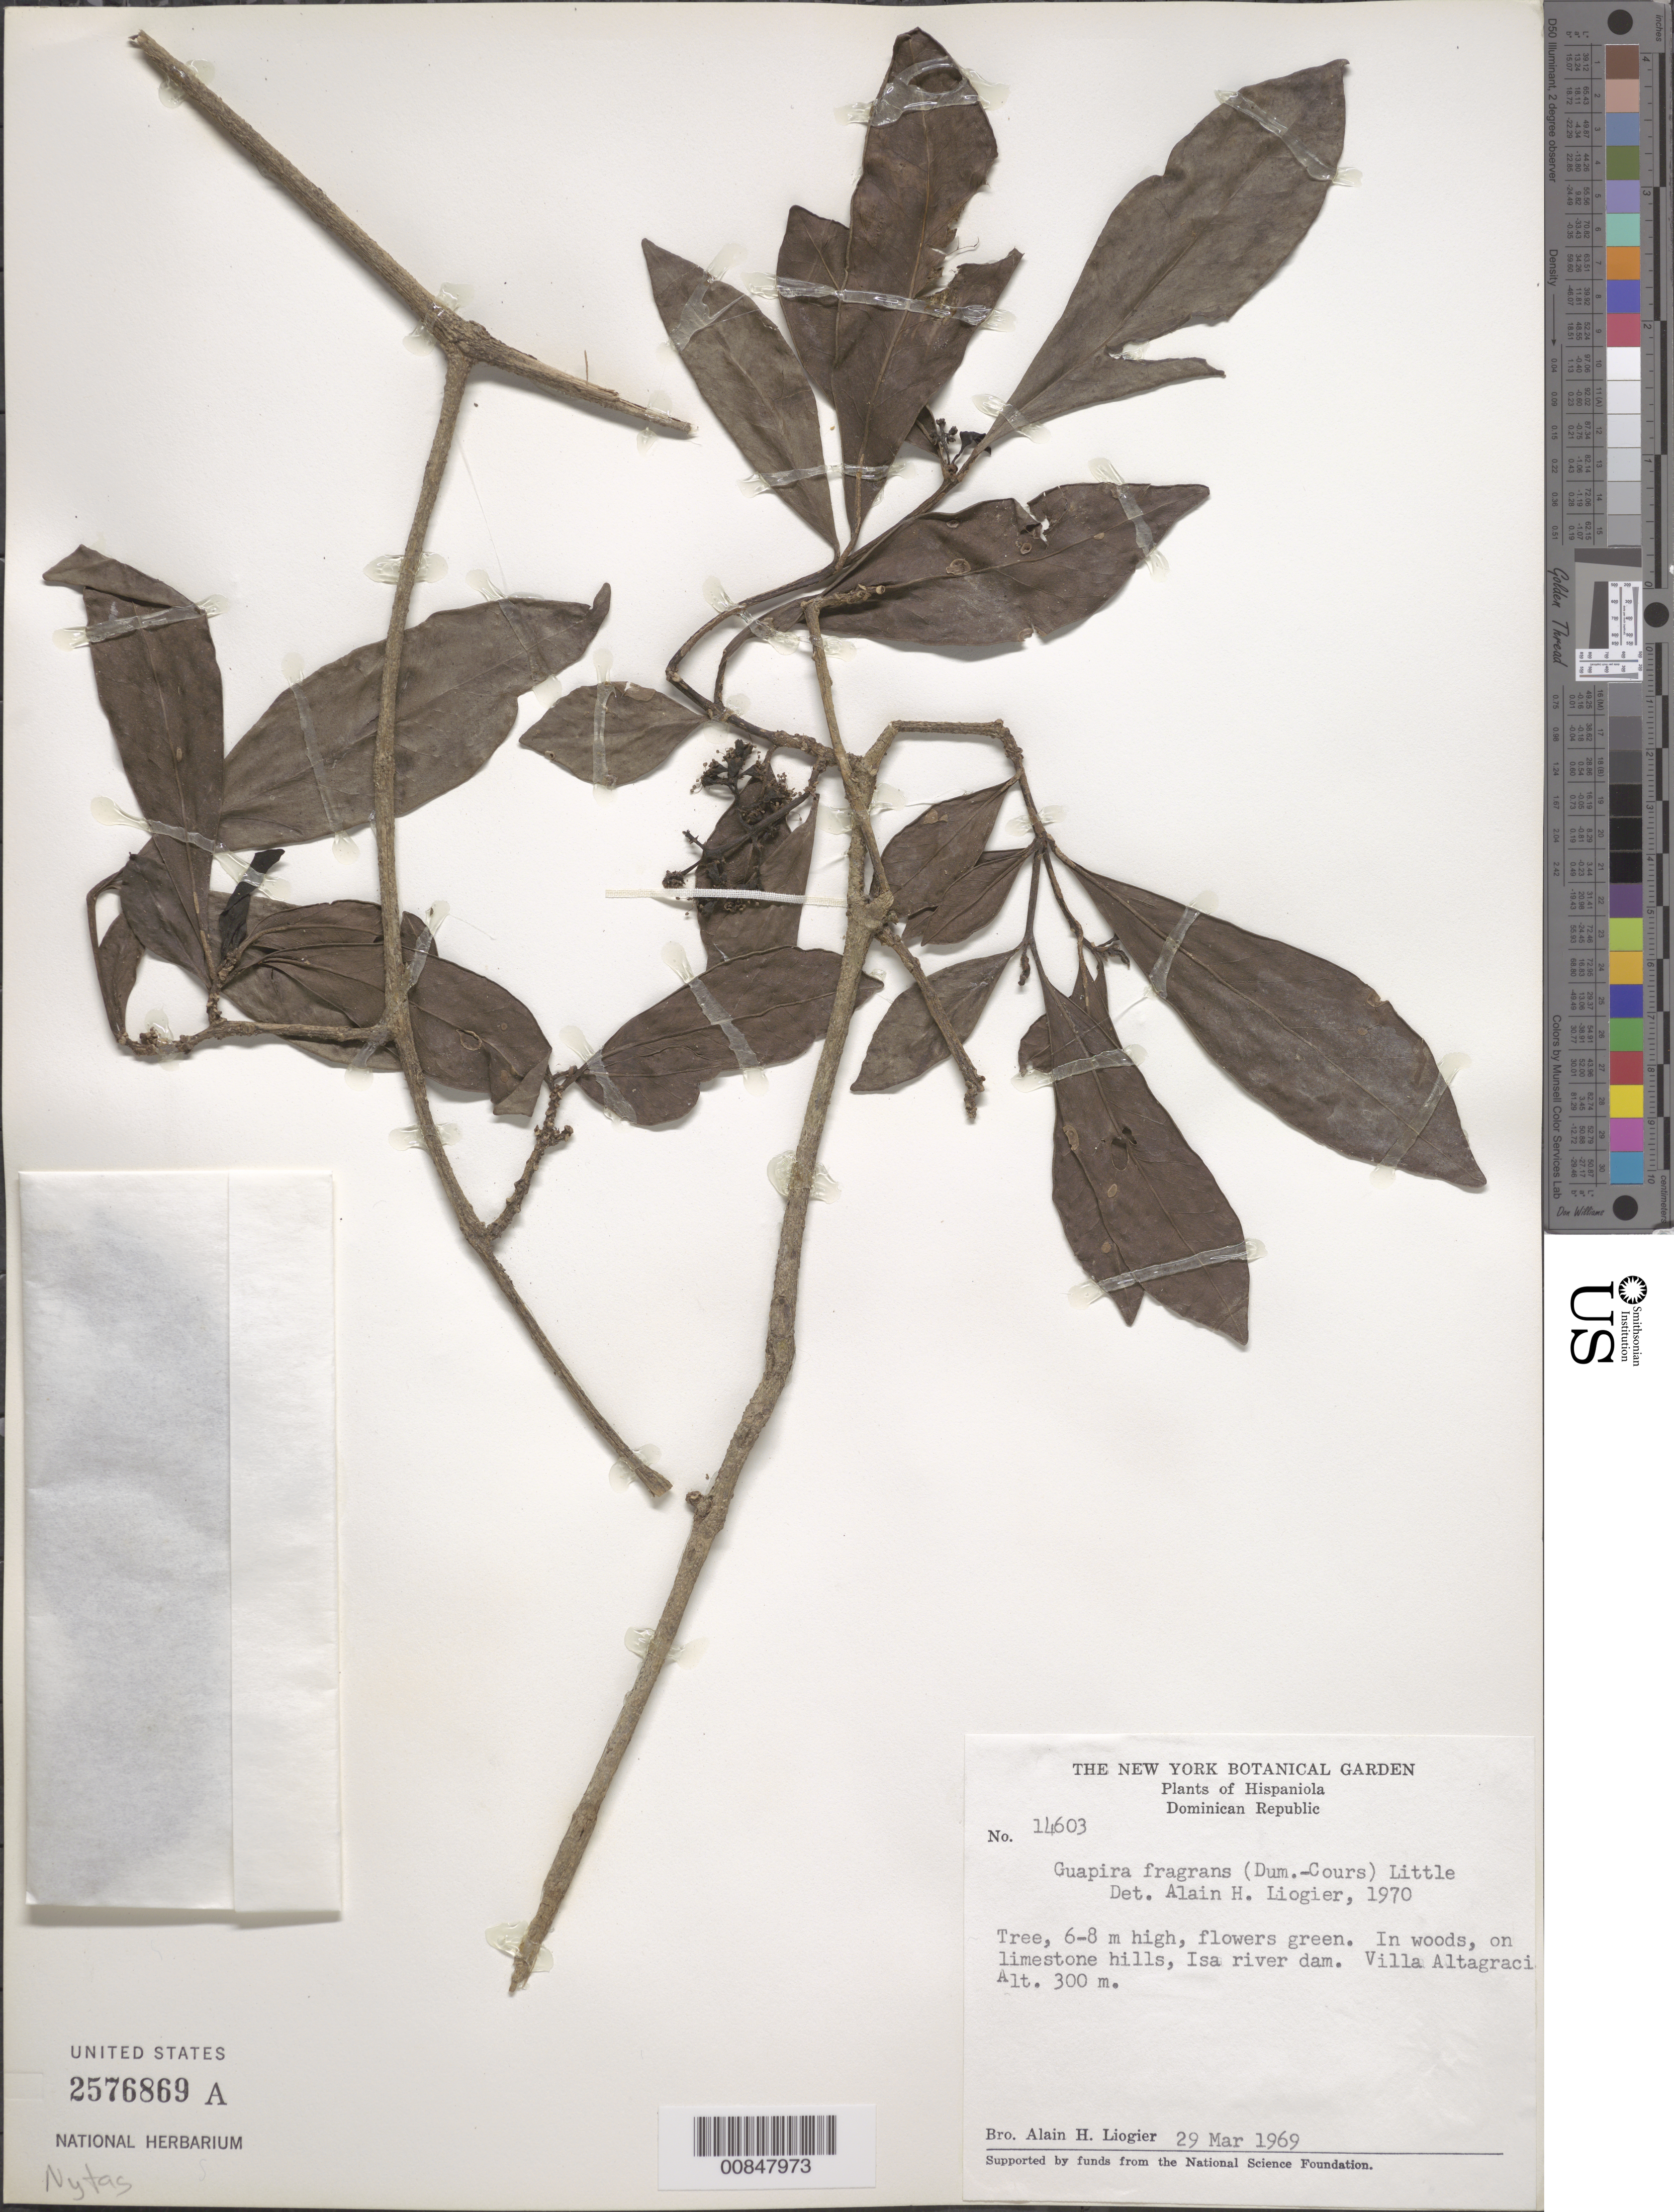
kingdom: Plantae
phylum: Tracheophyta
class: Magnoliopsida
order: Caryophyllales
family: Nyctaginaceae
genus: Guapira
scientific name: Guapira fragrans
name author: (Dum. Cours.) Little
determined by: Liogier, Alain H.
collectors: A. H. Liogier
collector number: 14603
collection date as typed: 29 Mar 1969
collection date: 1969-03-29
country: Dominican Republic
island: Hispaniola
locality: Isa river dam. Villa Altagracia.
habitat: In woods, on limestone hills.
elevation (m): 300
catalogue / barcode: US 2576869A